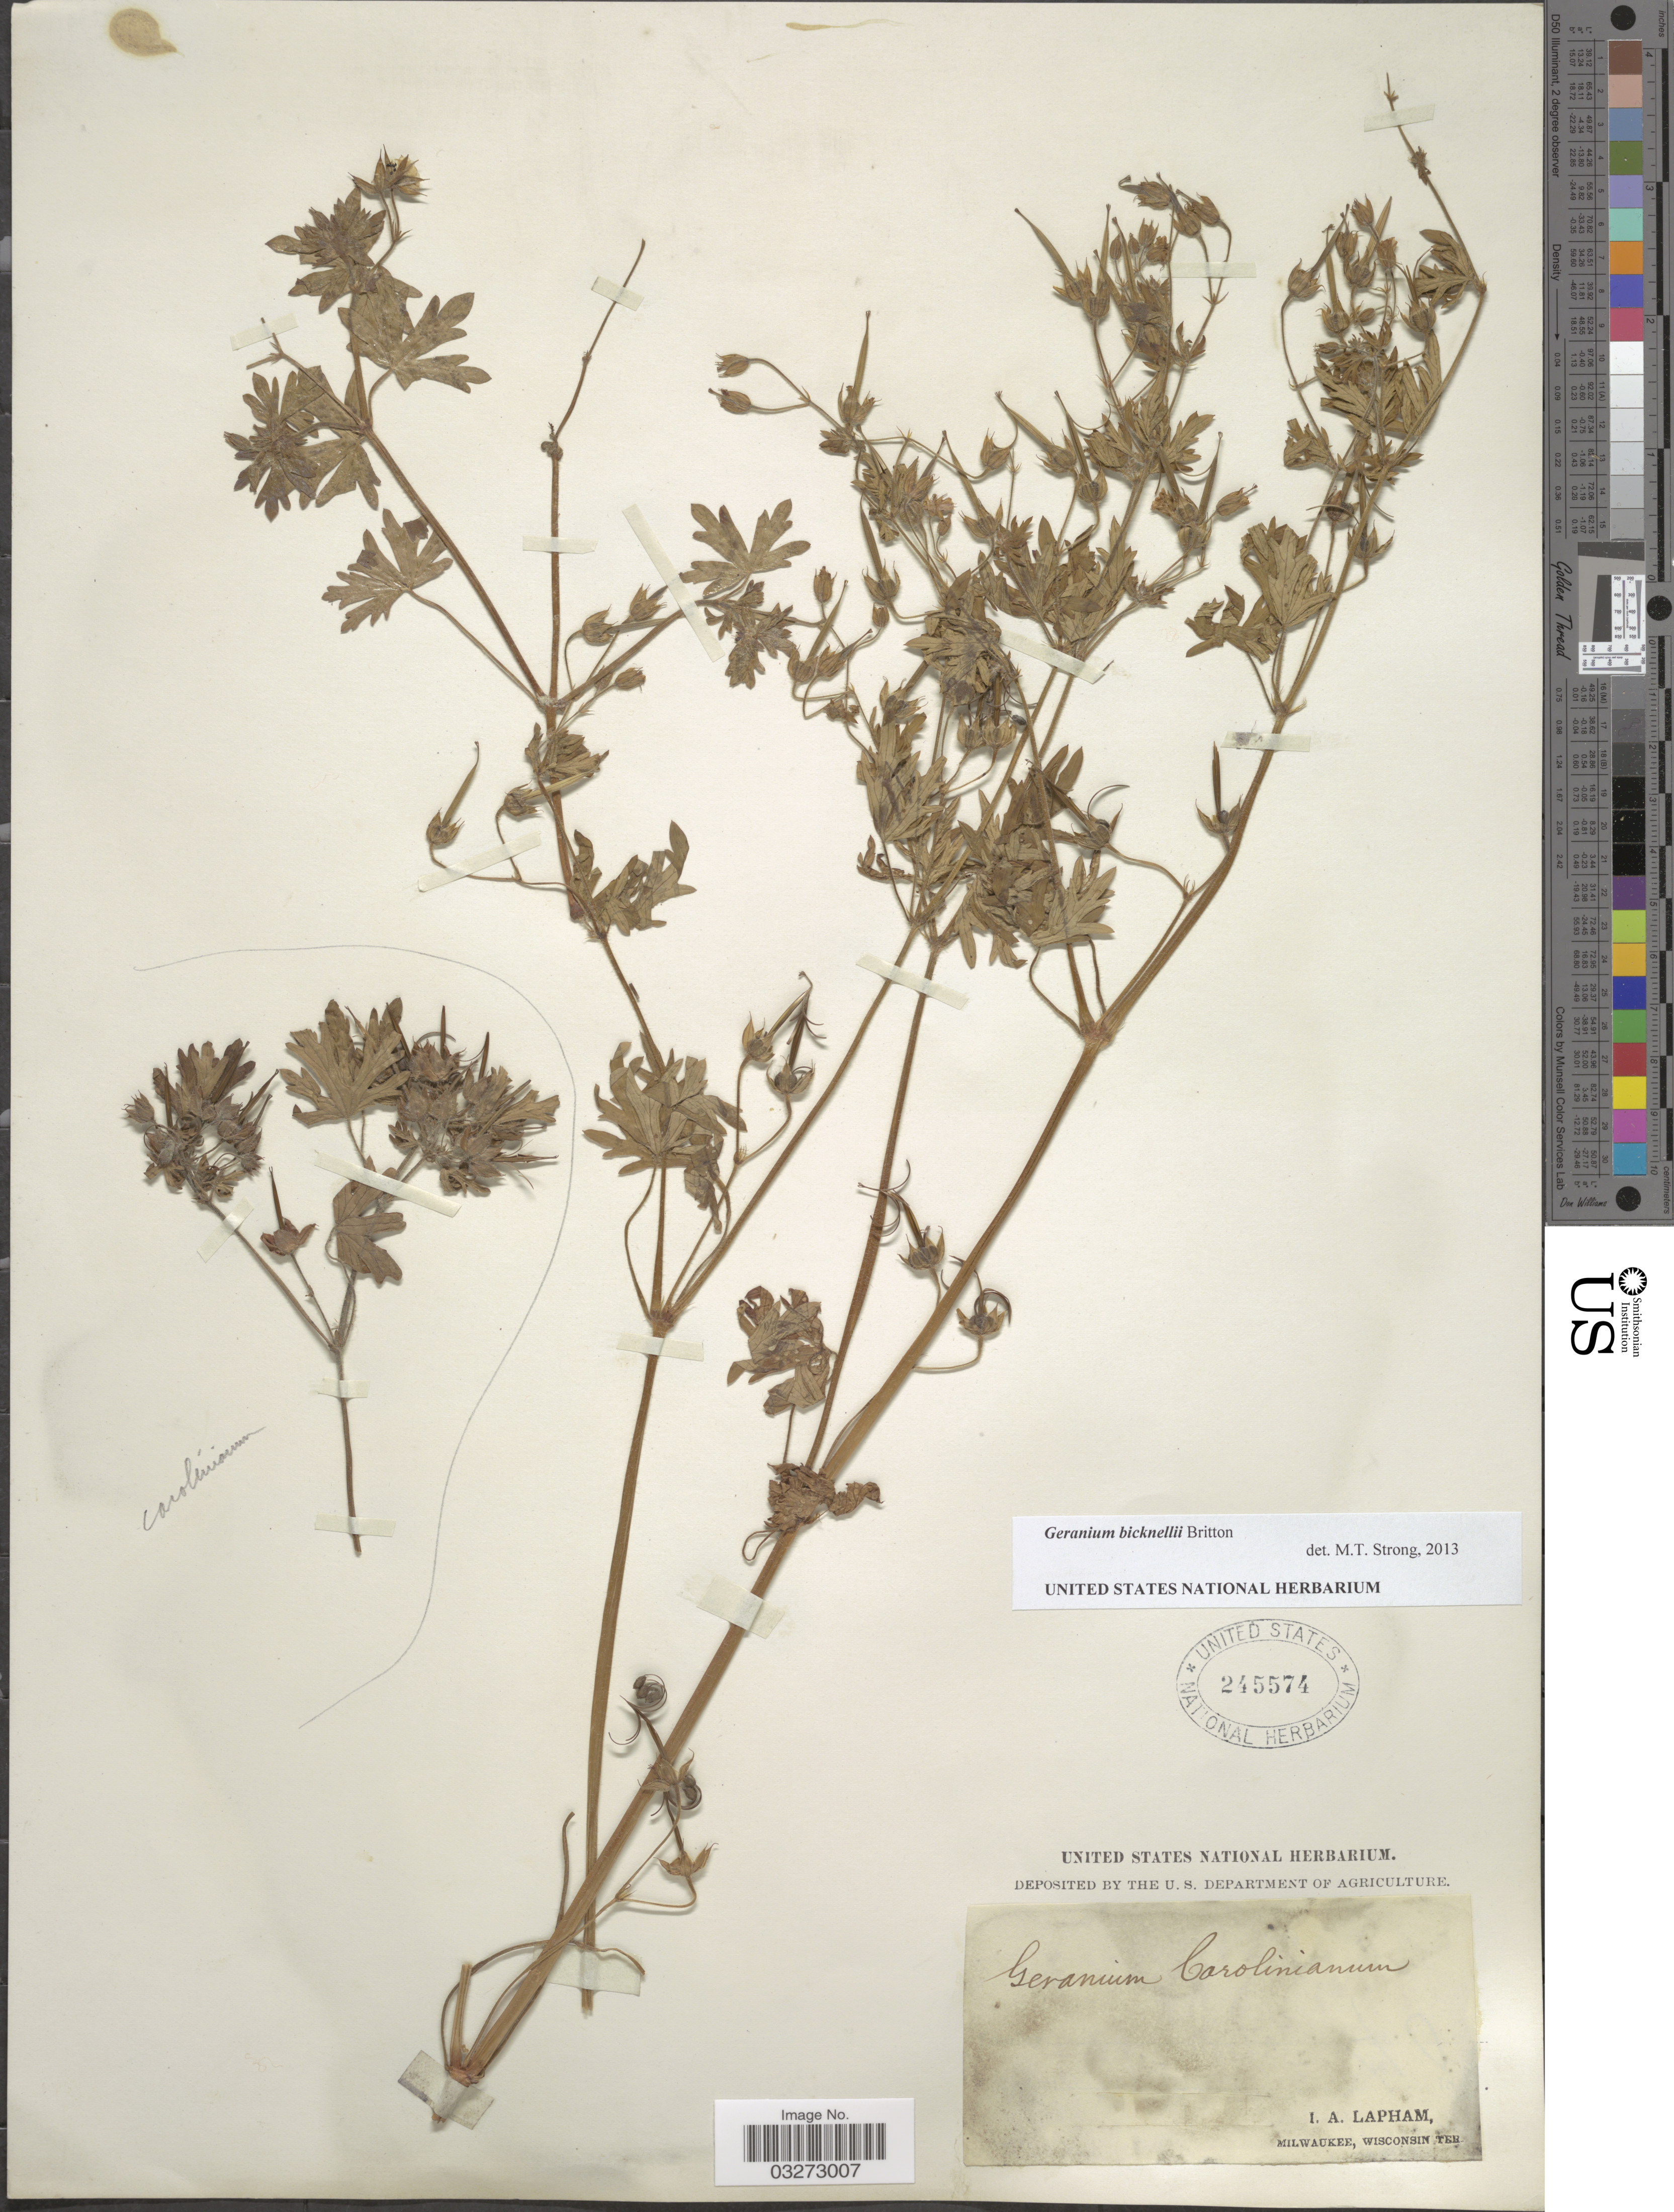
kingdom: Plantae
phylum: Tracheophyta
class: Magnoliopsida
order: Geraniales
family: Geraniaceae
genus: Geranium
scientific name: Geranium bicknellii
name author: Britton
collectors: I. Lapham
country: United States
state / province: Minnesota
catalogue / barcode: US 245574